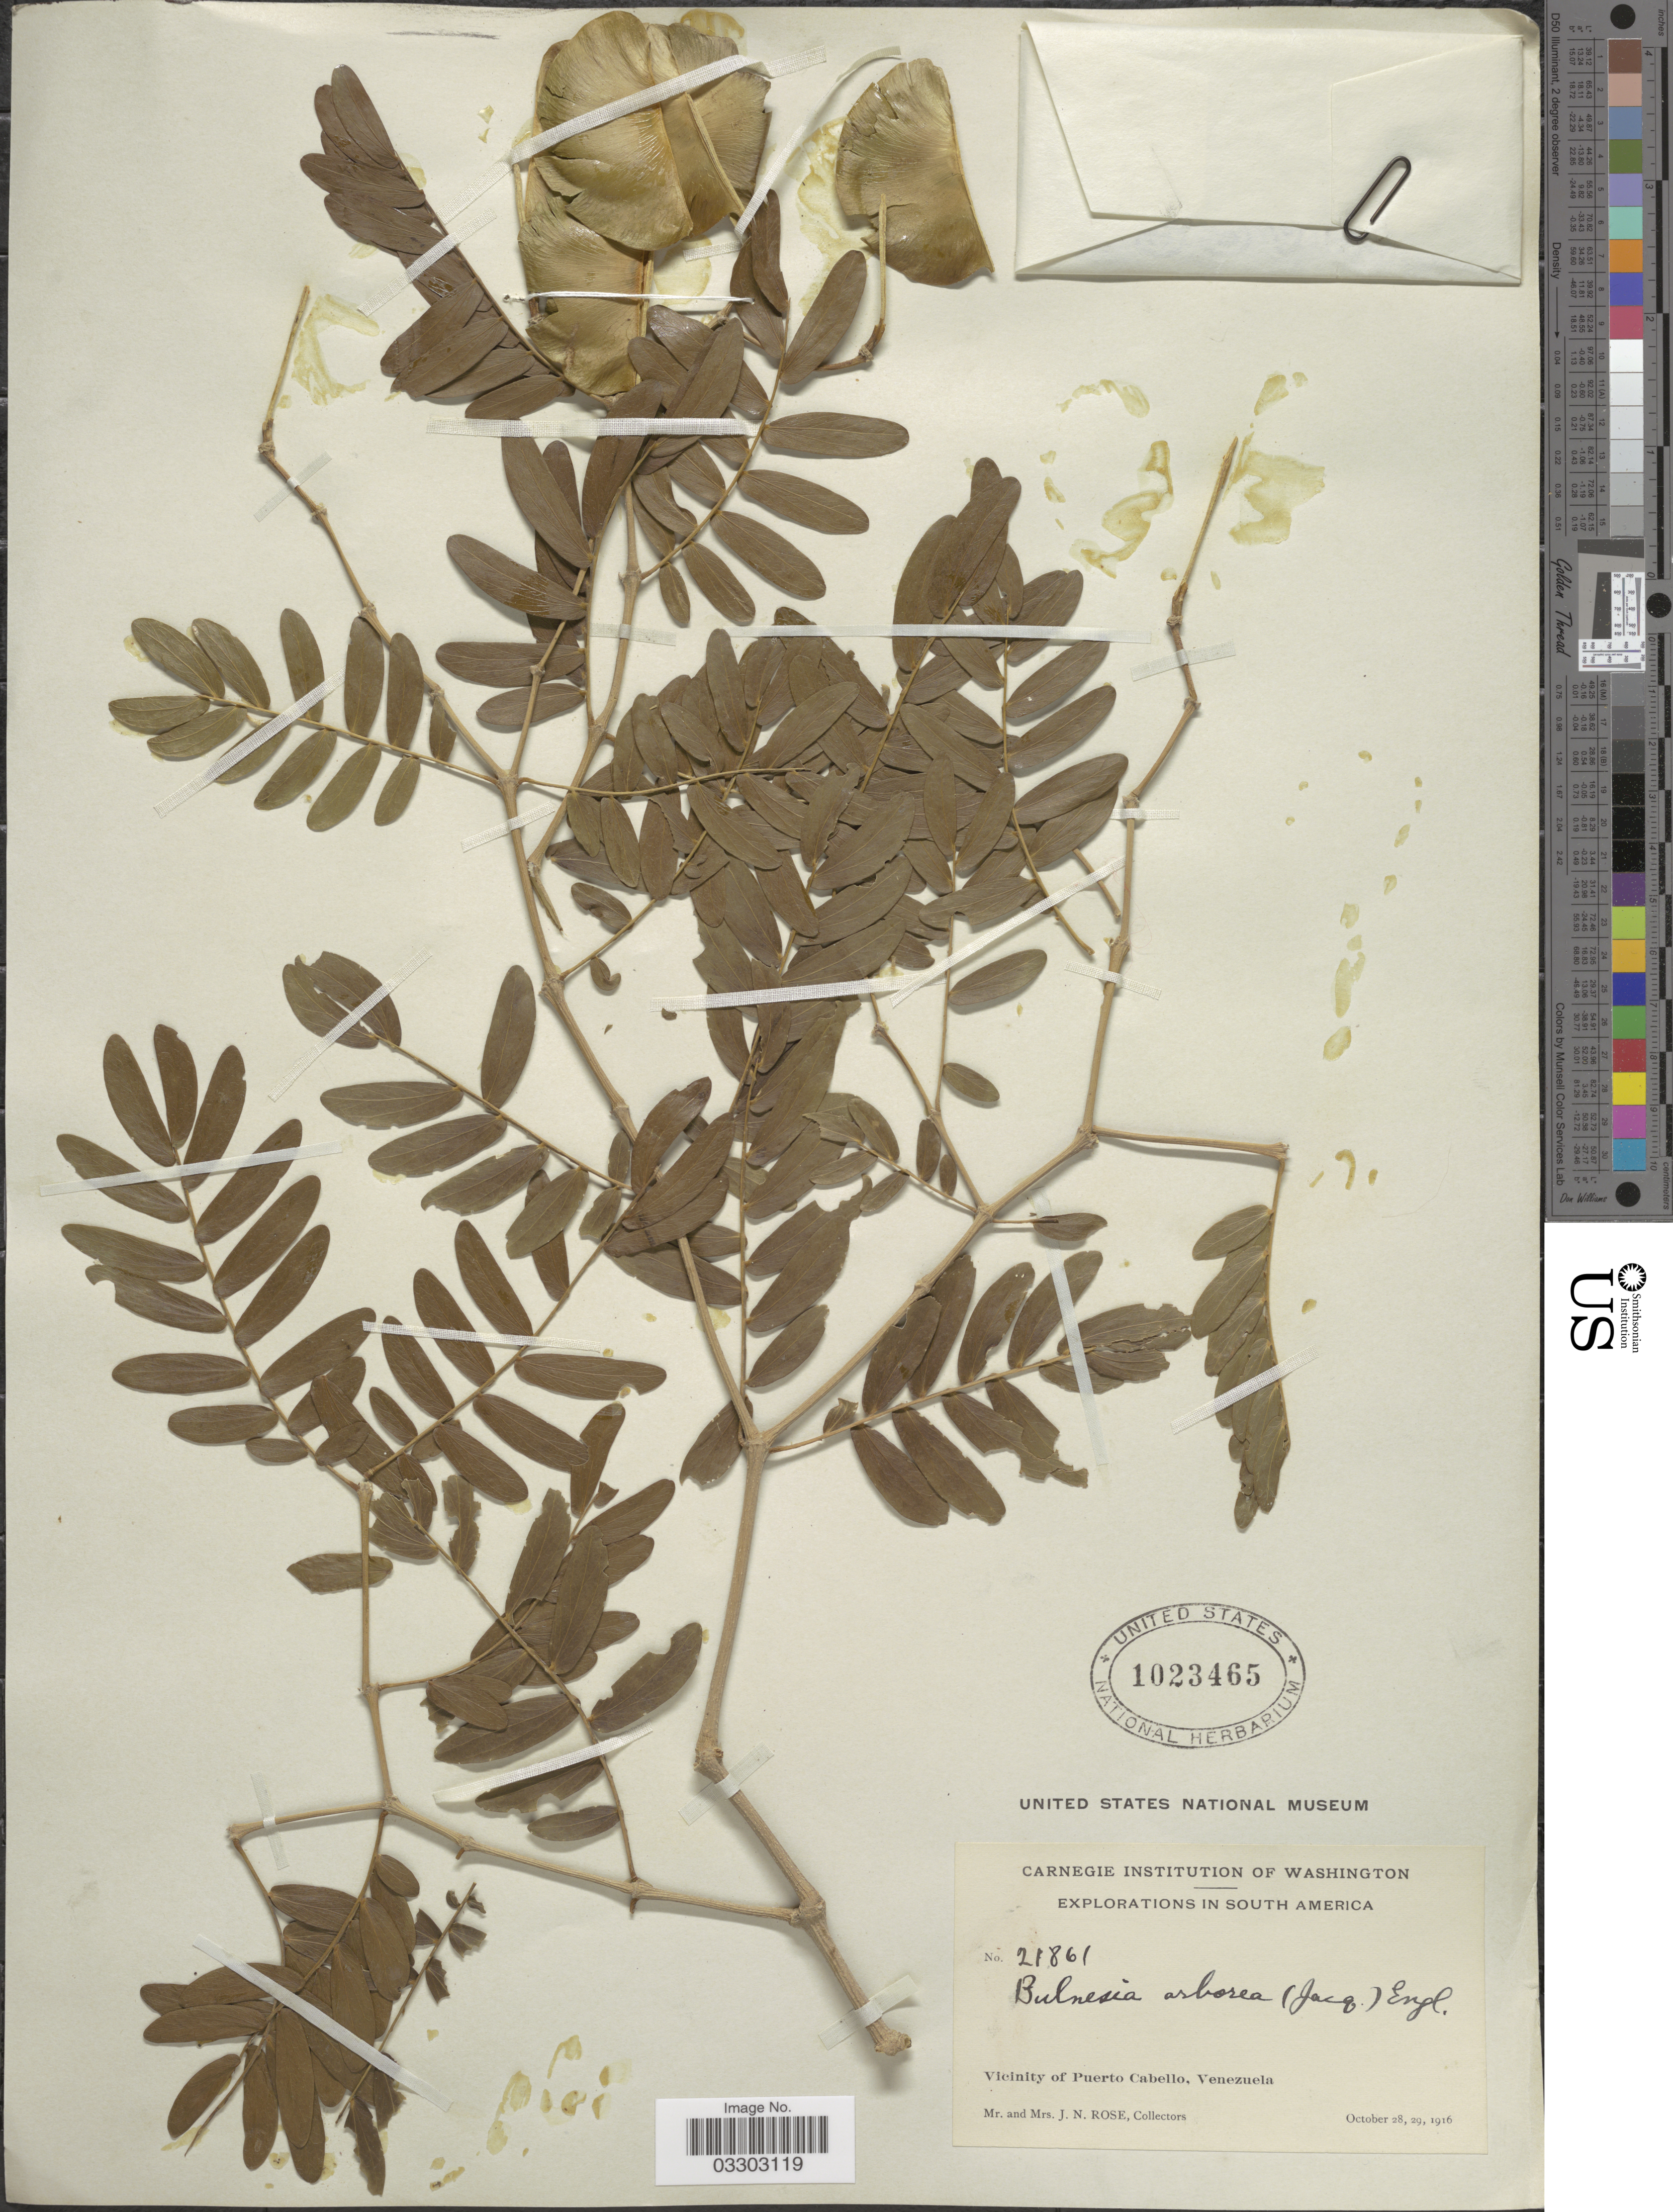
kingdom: Plantae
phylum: Tracheophyta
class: Magnoliopsida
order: Zygophyllales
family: Zygophyllaceae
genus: Gonopterodendron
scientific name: Gonopterodendron arboreum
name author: (Jacq.) Godoy-Bürki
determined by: U.S. National Herbarium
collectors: J. N. Rose & L. B. Rose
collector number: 21861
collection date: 1916-10-28/1916-10-29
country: Venezuela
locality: Vicinity of Puerto Cabello.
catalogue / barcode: US 1023465